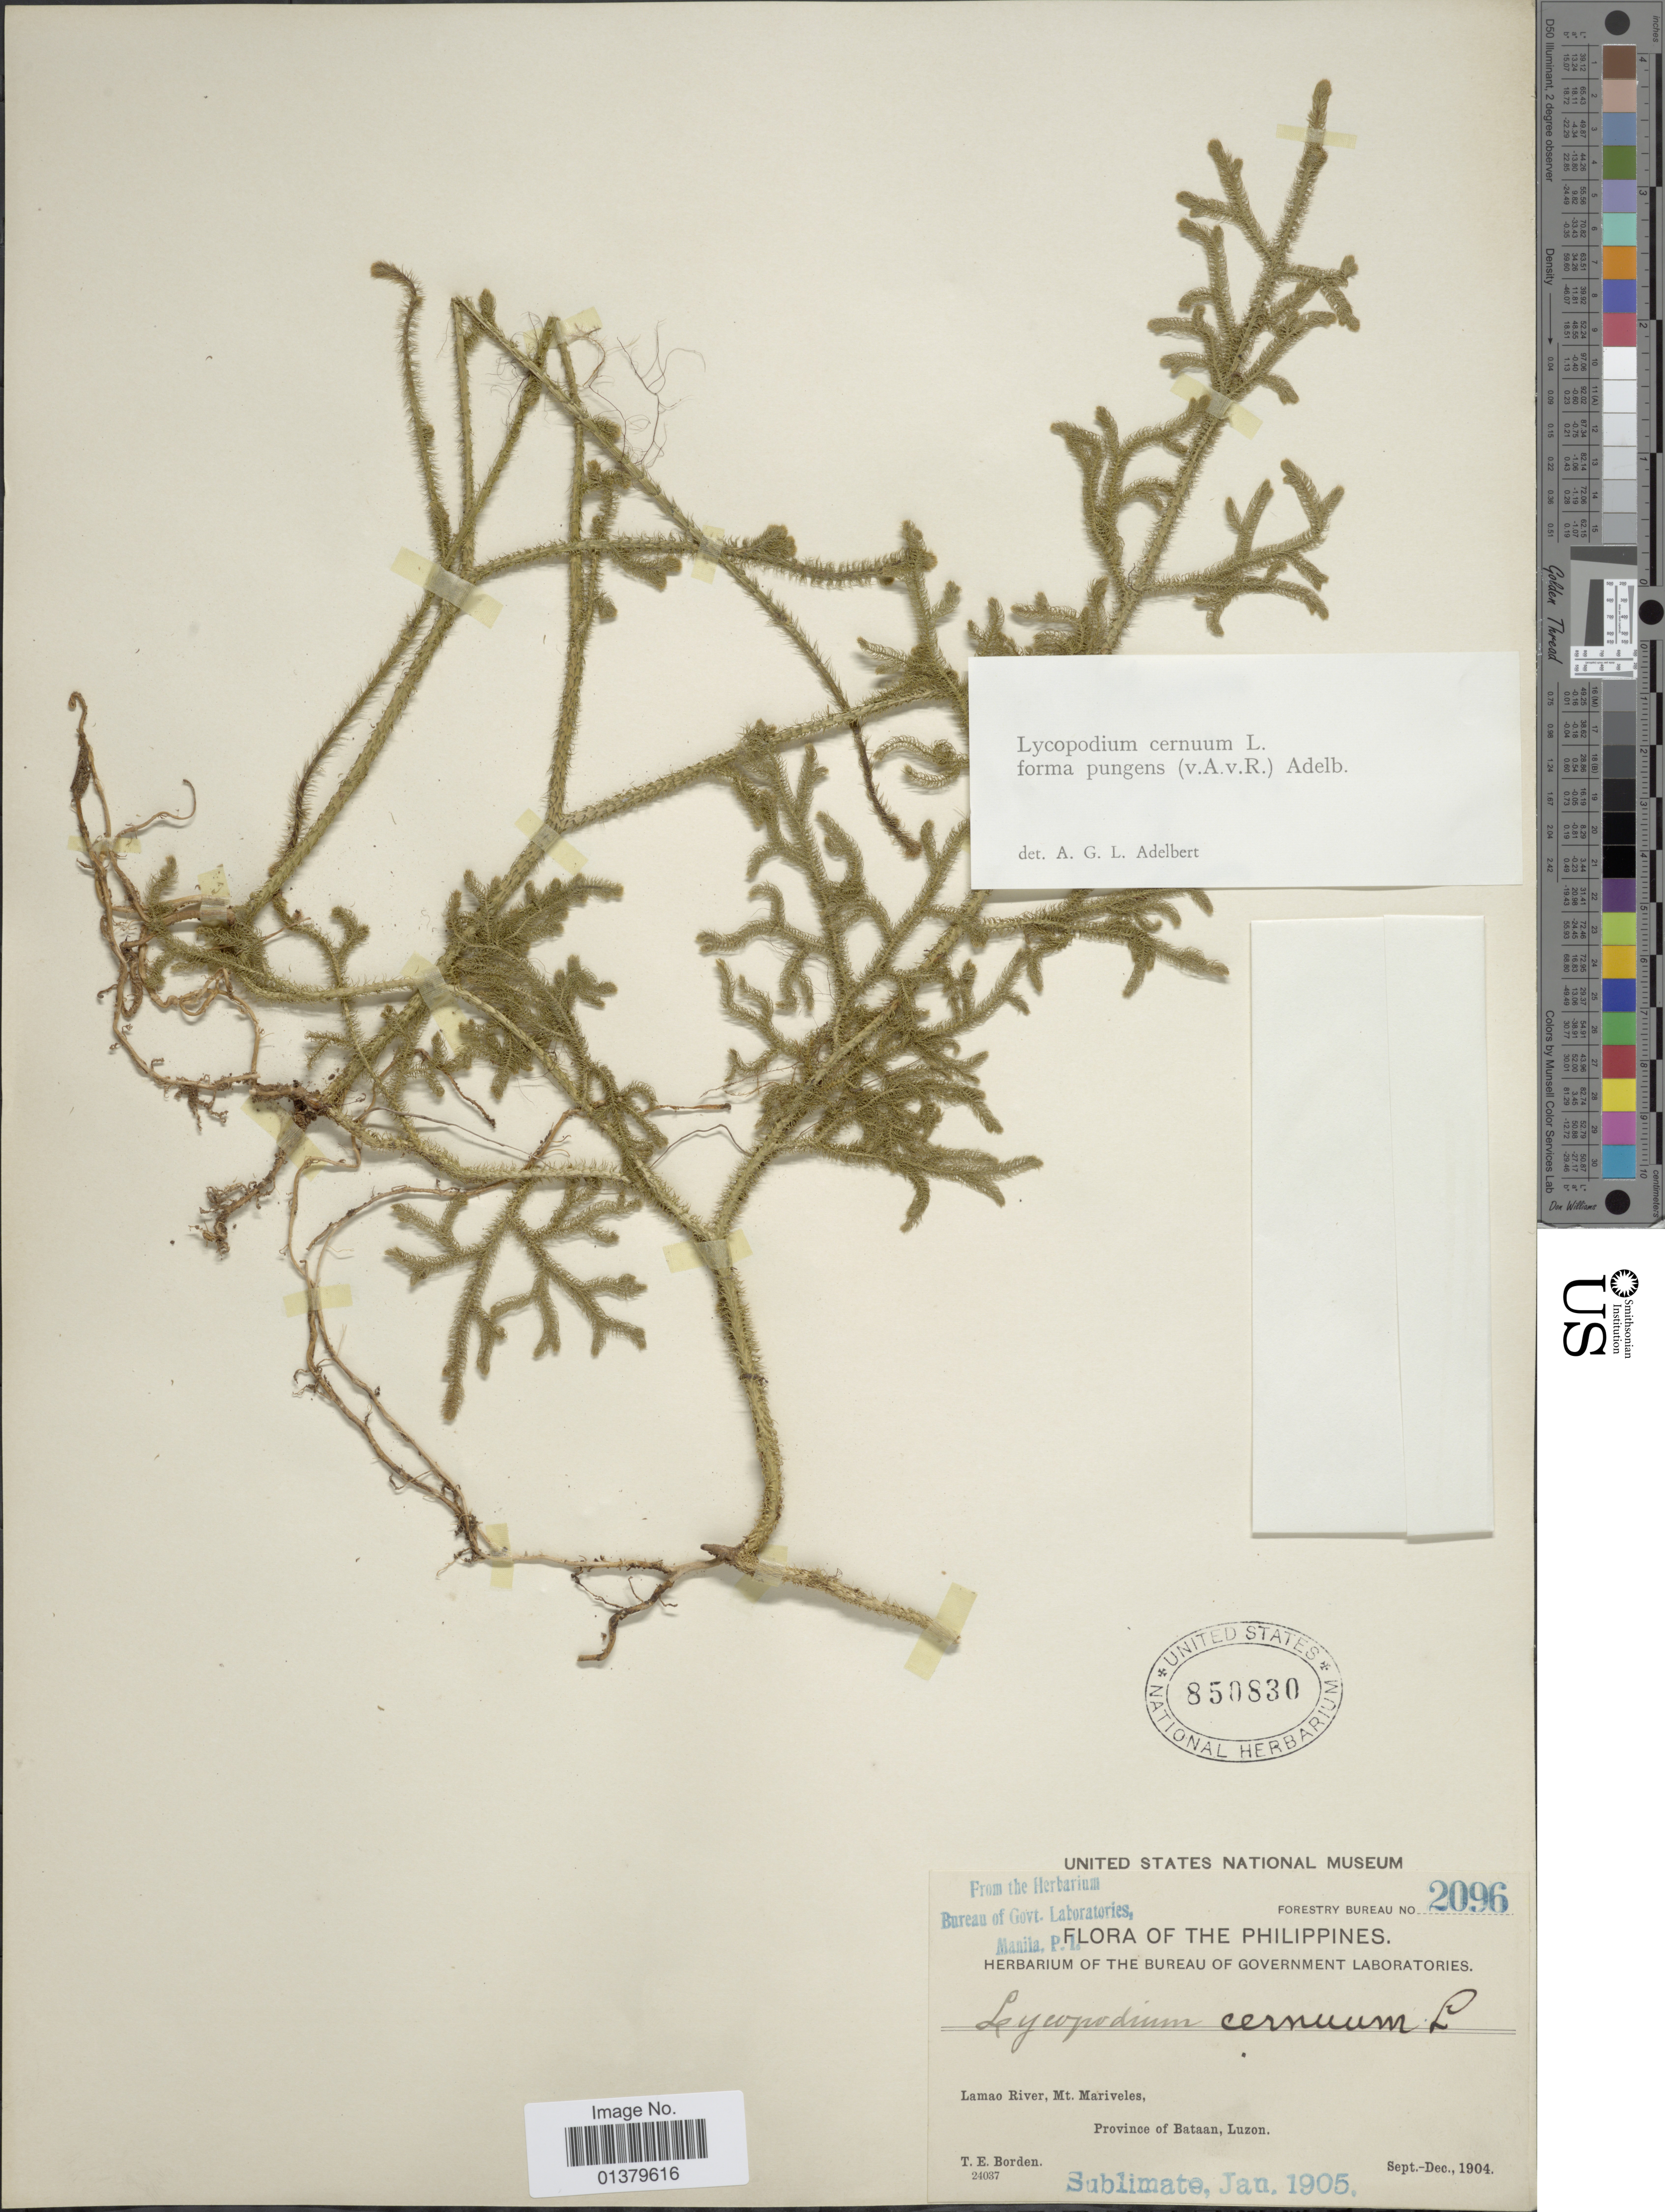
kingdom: Plantae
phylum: Tracheophyta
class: Lycopodiopsida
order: Lycopodiales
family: Lycopodiaceae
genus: Palhinhaea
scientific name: Palhinhaea cernua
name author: (L.) Vasc. & Franco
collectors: T. E. Borden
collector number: Forestry Bureau 2096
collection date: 1904-09/1904-12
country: Philippines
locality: Lamao River, Mt Mariveles, Provnce of Bataan, Luzon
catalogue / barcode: US 850830